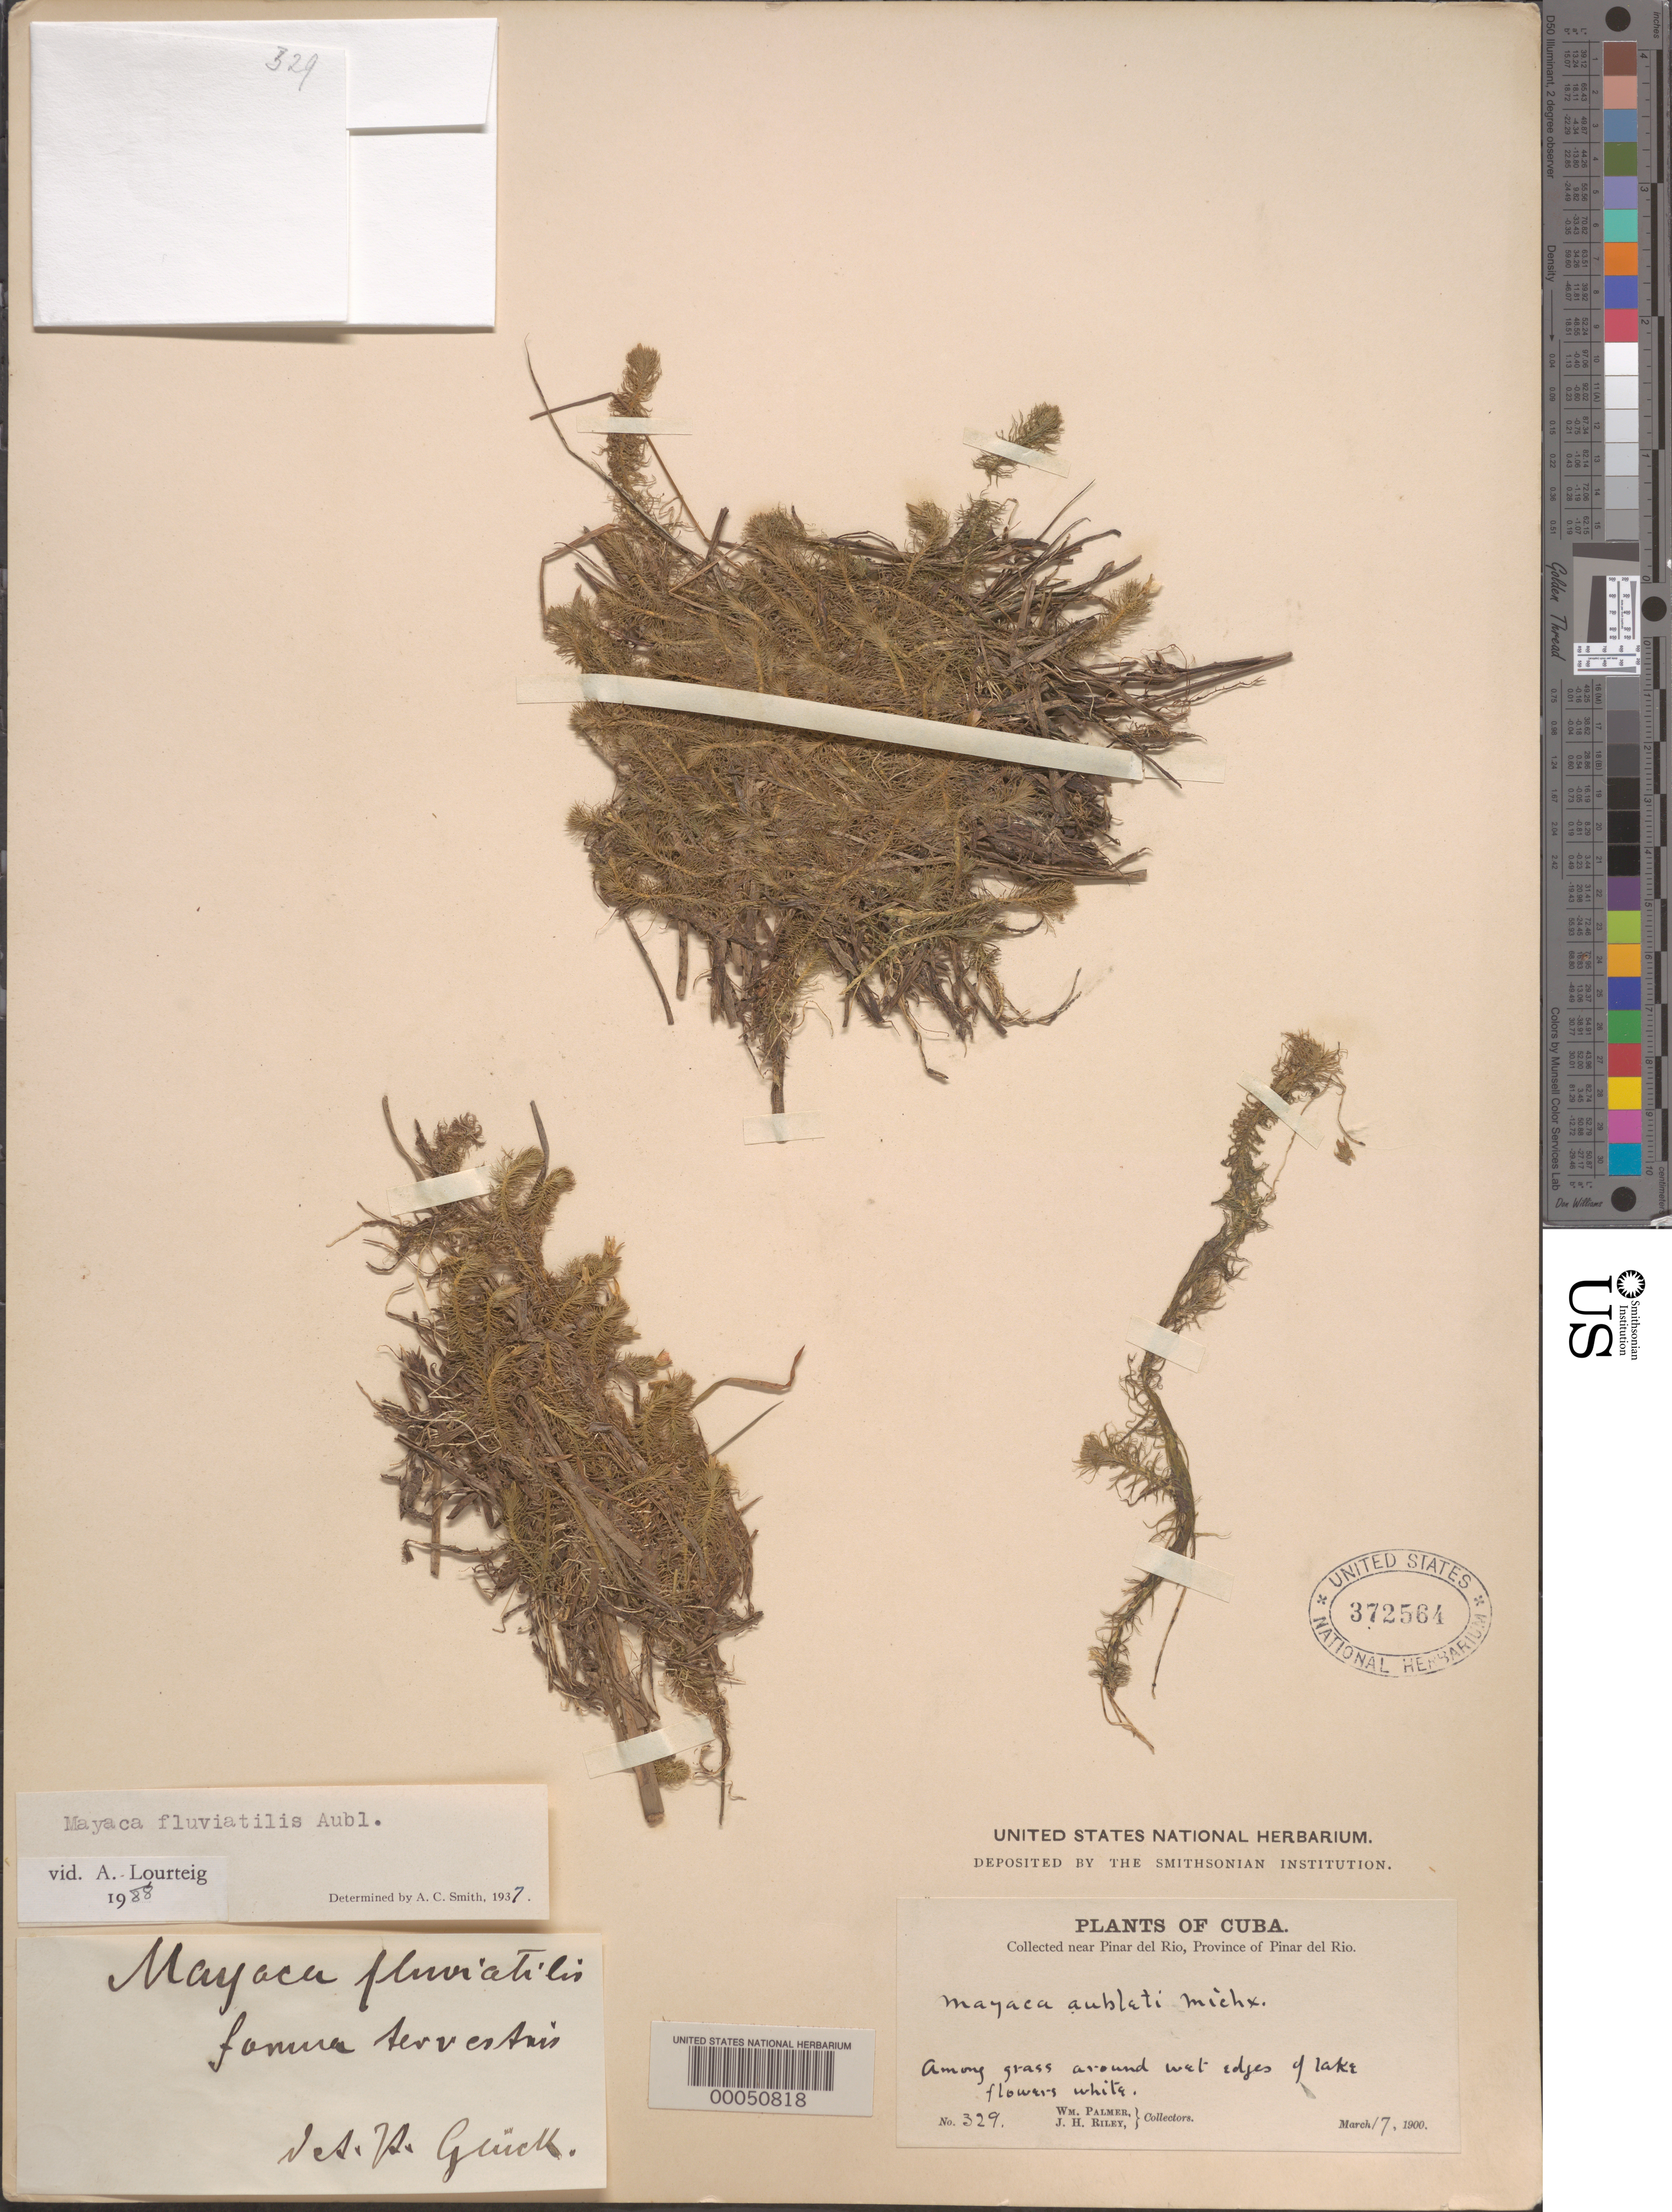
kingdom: Plantae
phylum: Tracheophyta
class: Liliopsida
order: Poales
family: Mayacaceae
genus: Mayaca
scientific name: Mayaca fluviatilis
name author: Aubl.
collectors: W. Palmer & J. H. Riley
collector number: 329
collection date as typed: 07 Mar 1900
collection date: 1900-03-07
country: Cuba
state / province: Pinar del Río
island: Greater Antilles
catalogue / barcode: US 372564